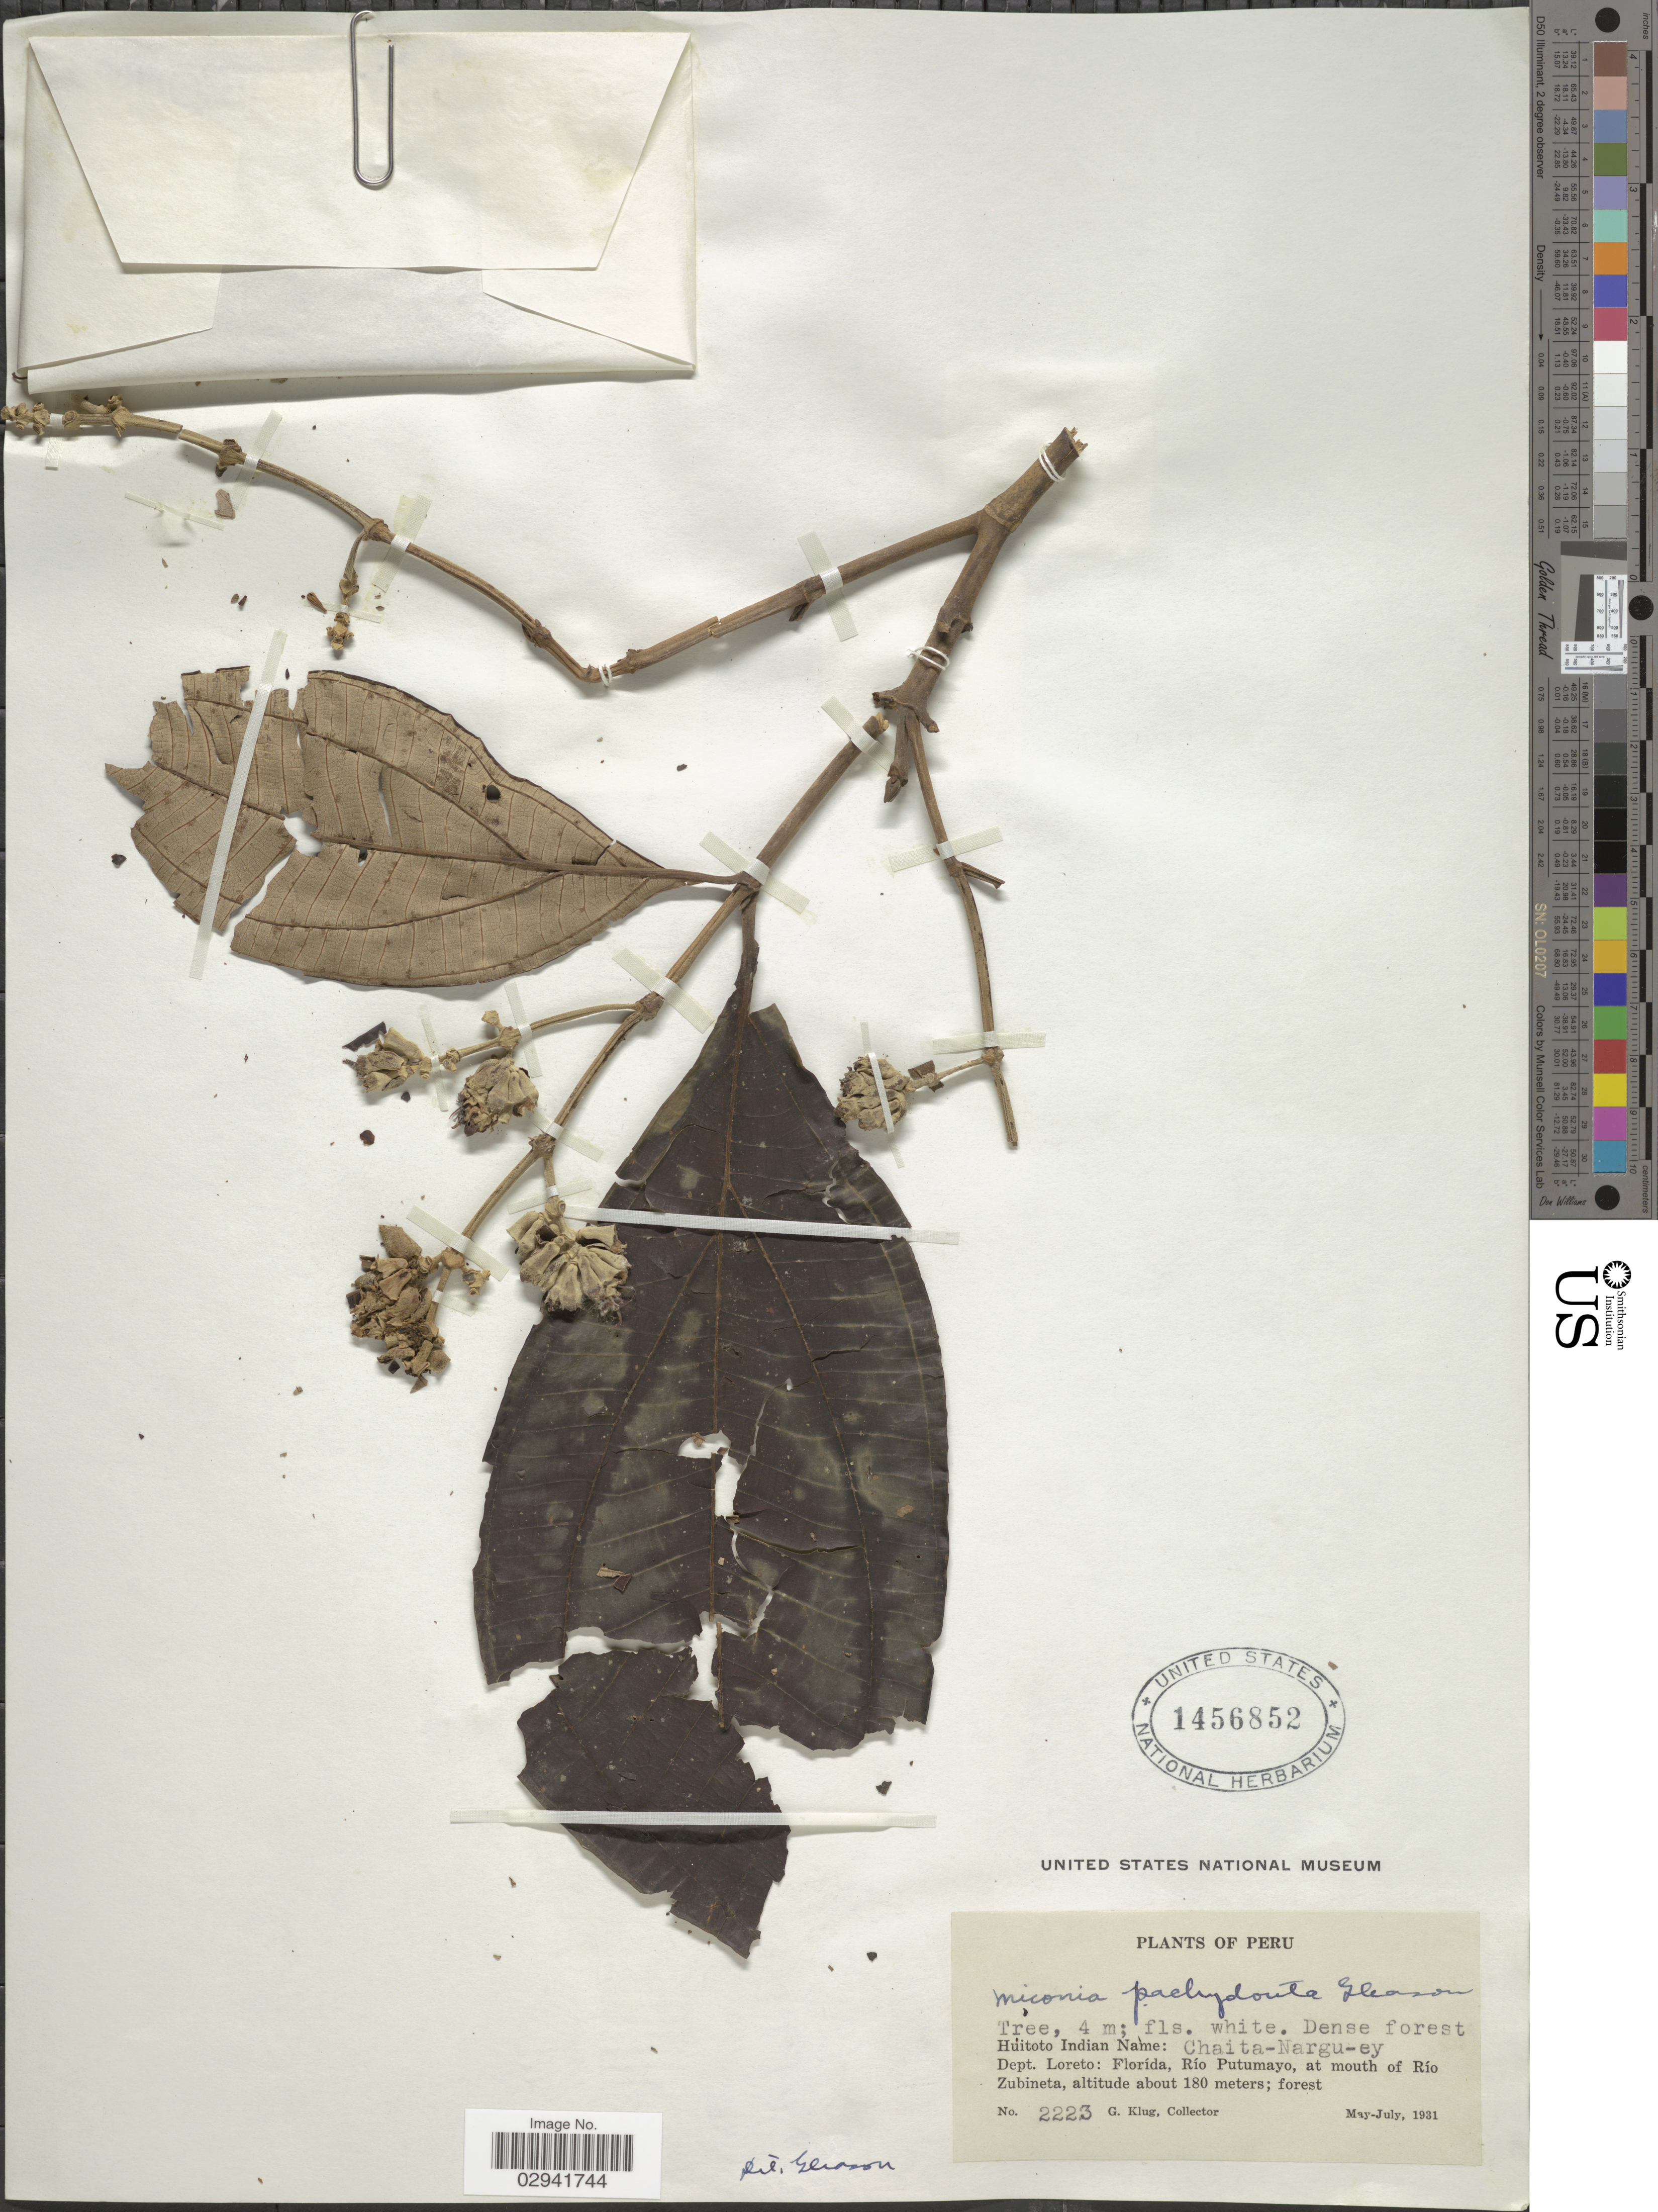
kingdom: Plantae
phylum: Tracheophyta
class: Magnoliopsida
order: Myrtales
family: Melastomataceae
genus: Miconia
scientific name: Miconia pachydonta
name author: Gleason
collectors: G. Klug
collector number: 2223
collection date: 1931-05/1931-07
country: Peru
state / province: Loreto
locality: Dept. Loreto: Florída, Río Putumayo, at mouth of Río Zubineta.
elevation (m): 180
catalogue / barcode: US 1456852